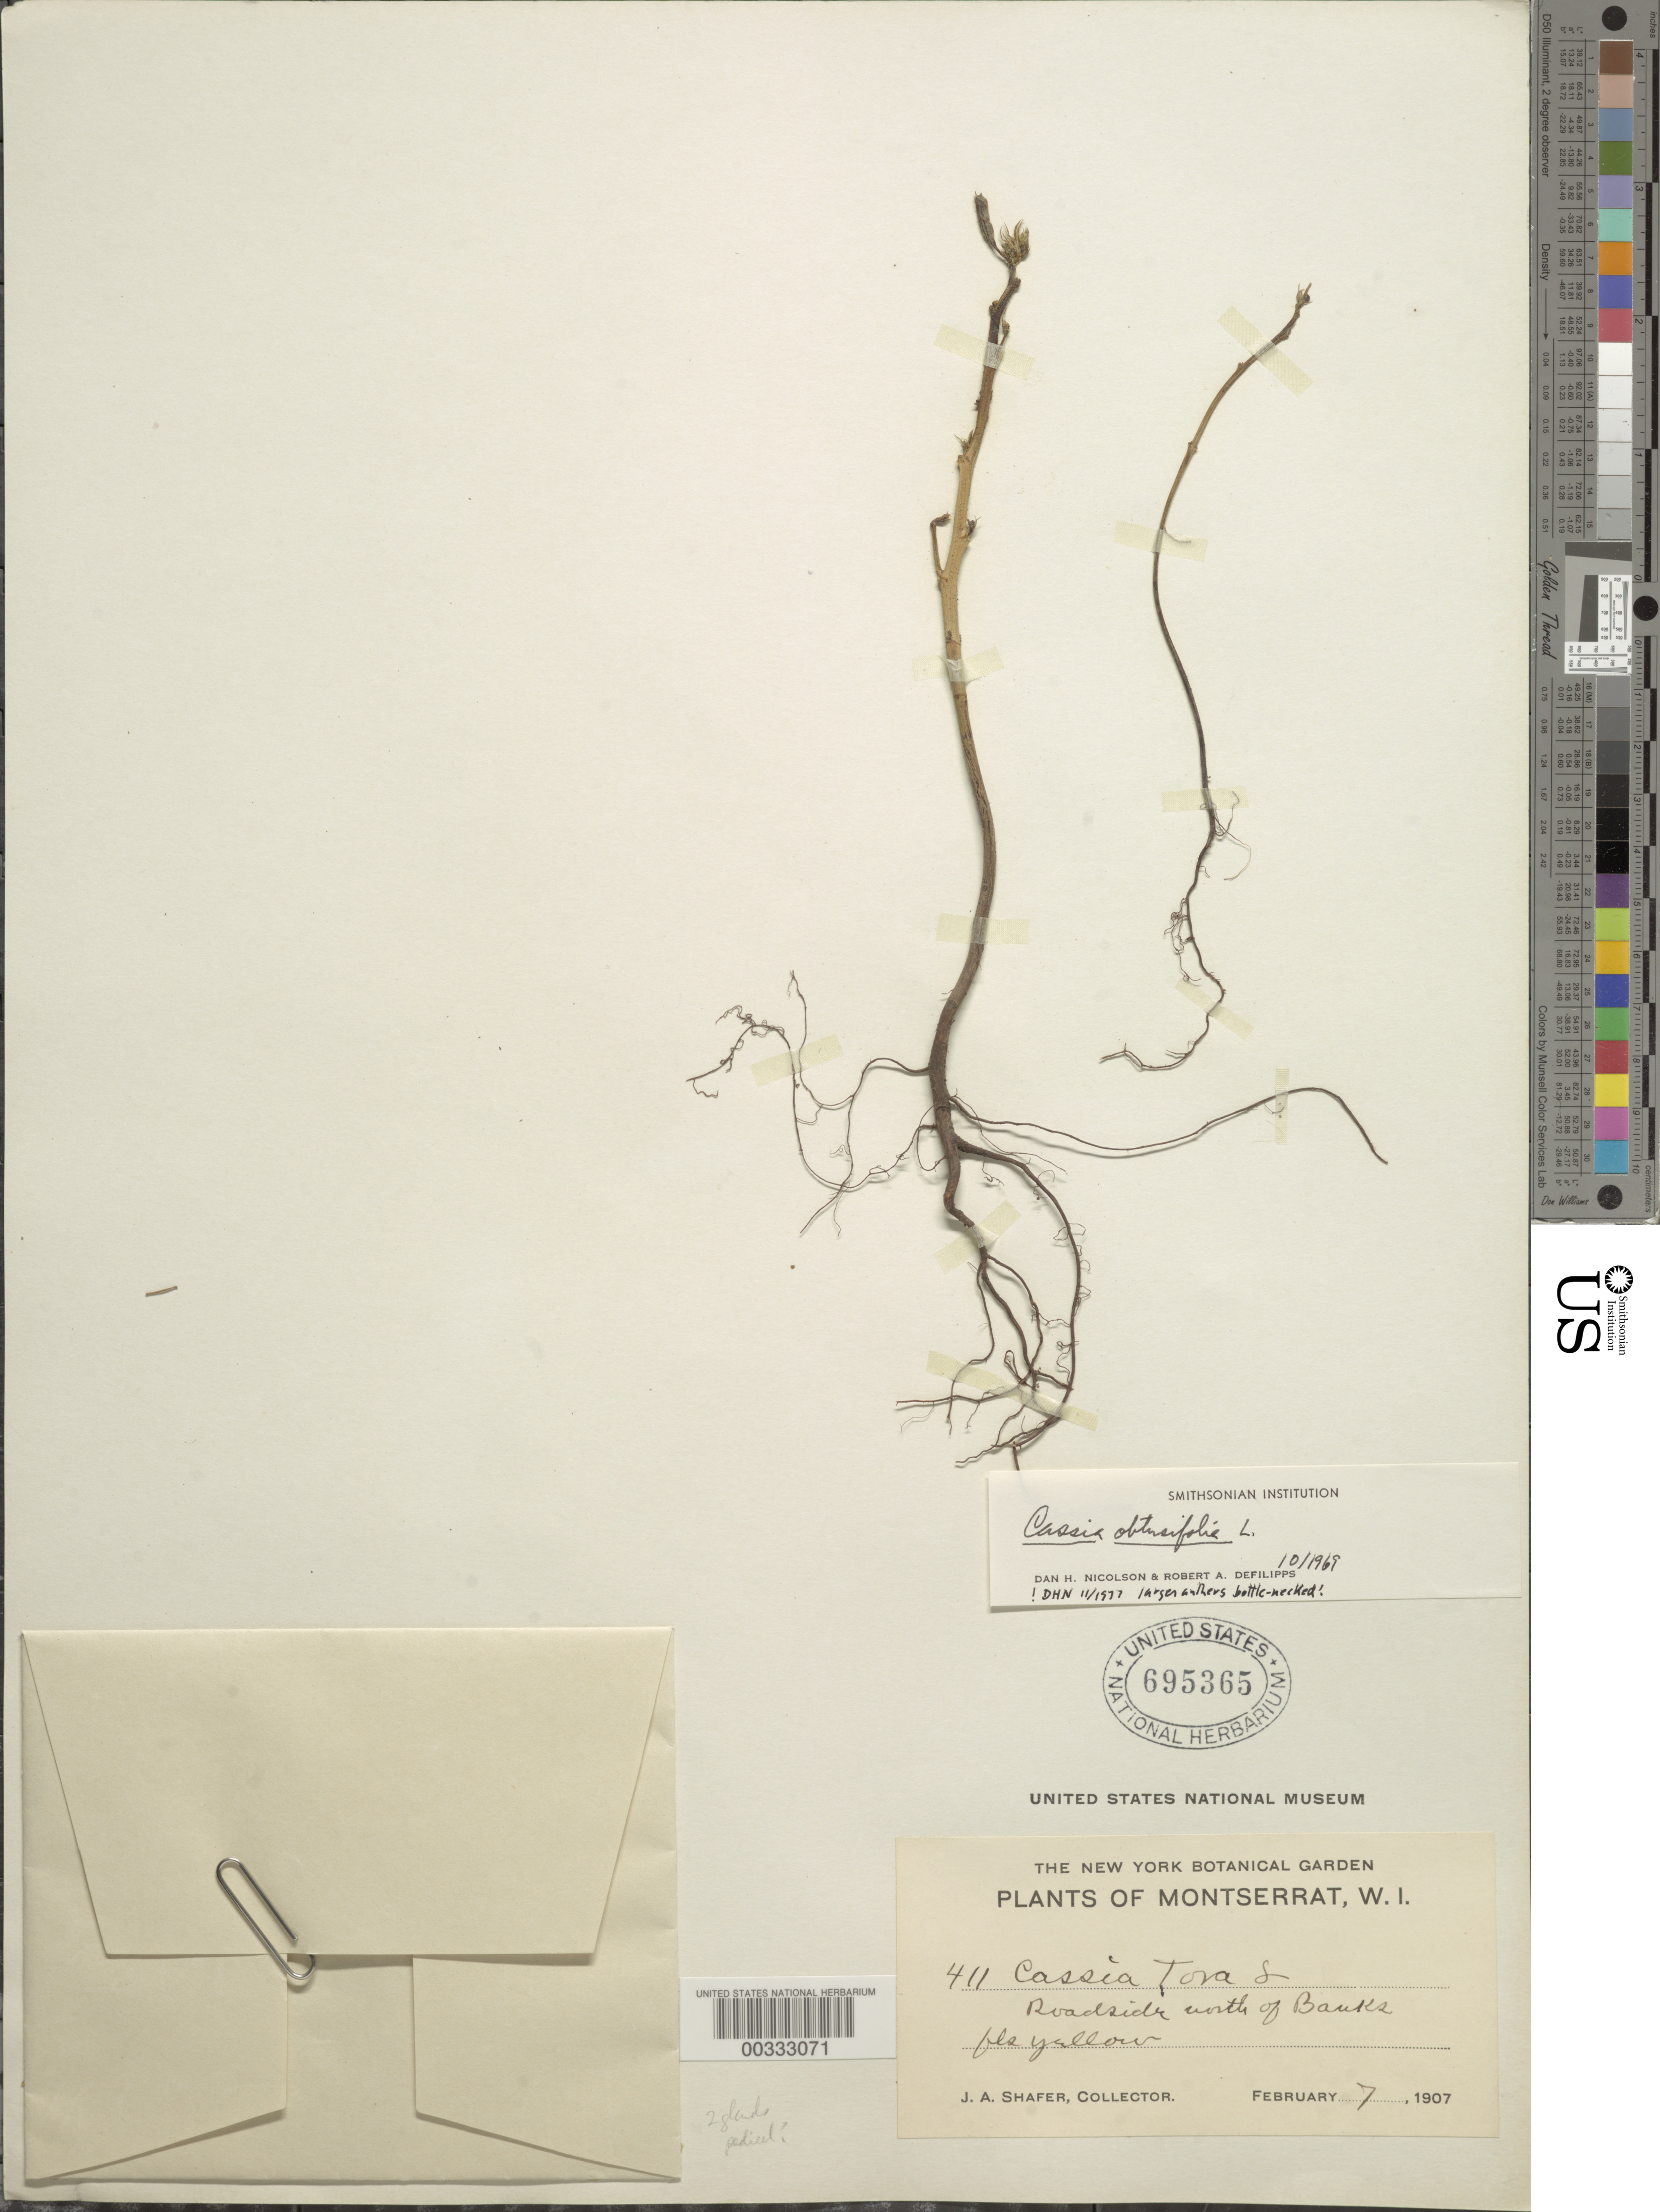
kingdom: Plantae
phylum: Tracheophyta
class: Magnoliopsida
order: Fabales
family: Fabaceae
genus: Senna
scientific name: Senna obtusifolia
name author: (L.) H.S. Irwin & Barneby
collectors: J. A. Shafer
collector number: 411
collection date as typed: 07 Feb 1907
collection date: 1907-02-07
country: Montserrat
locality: S of banks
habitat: Roadside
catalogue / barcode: US 695365